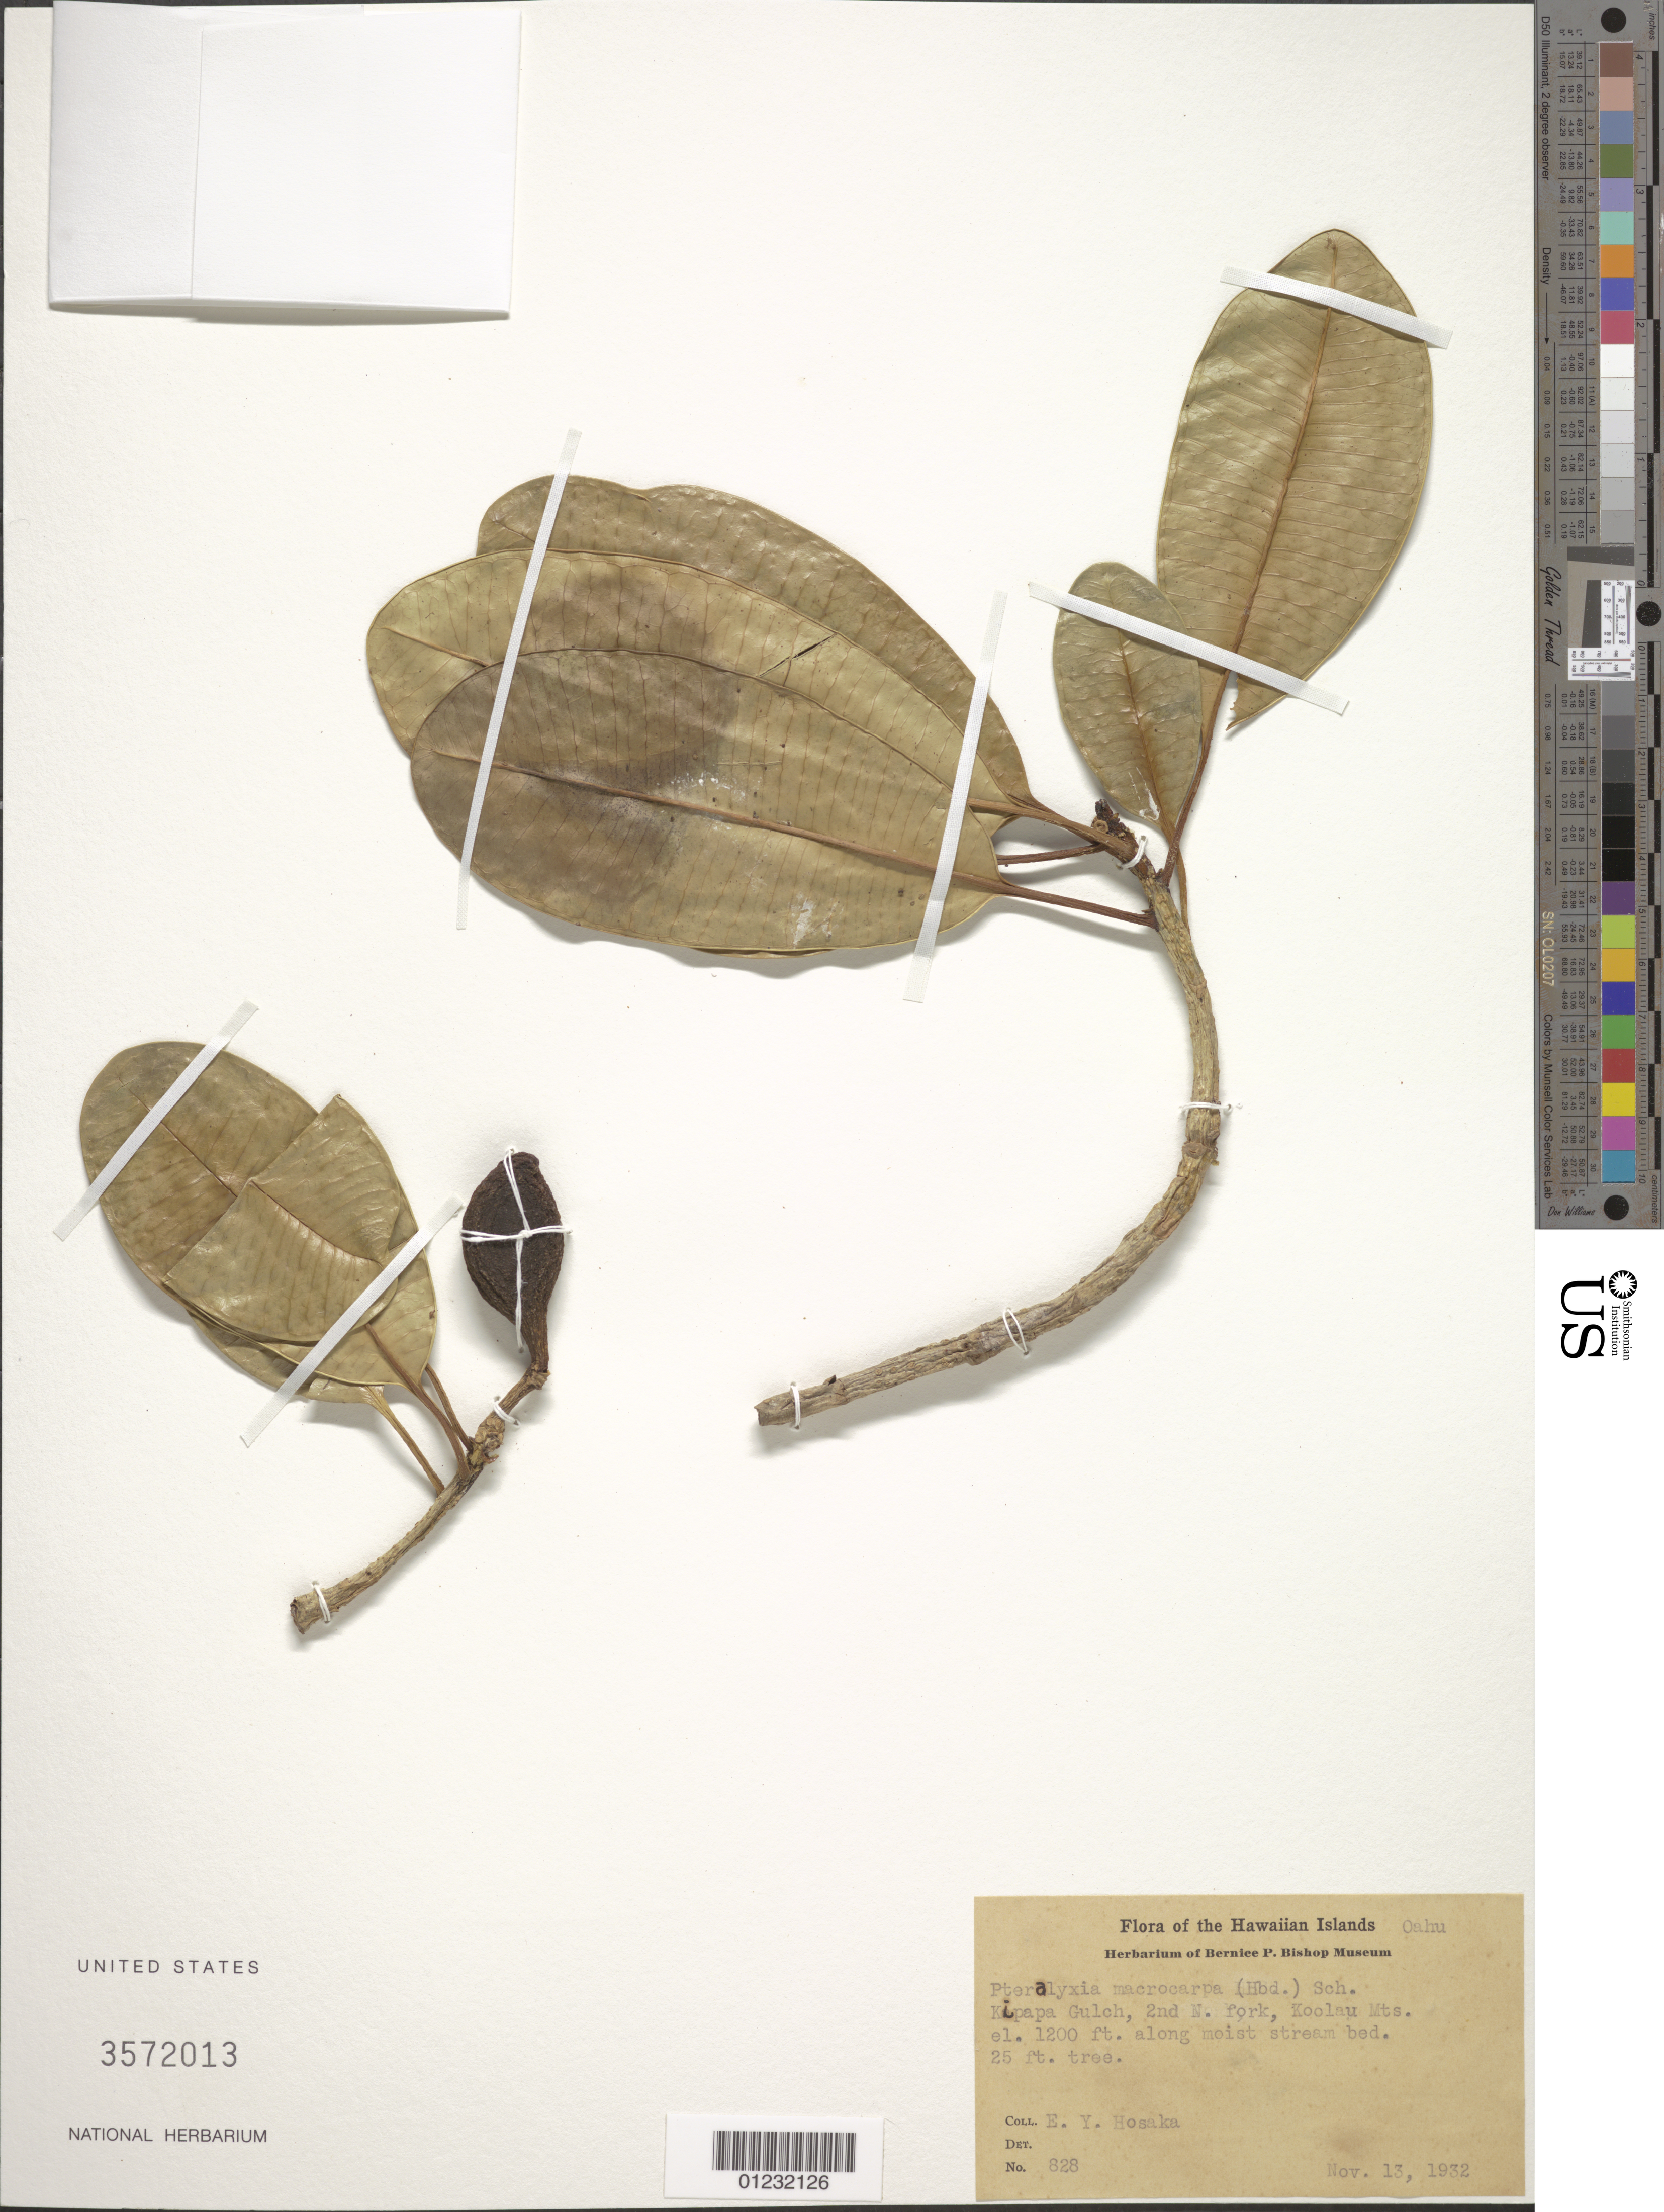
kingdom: Plantae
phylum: Tracheophyta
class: Magnoliopsida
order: Gentianales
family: Apocynaceae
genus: Pteralyxia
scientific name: Pteralyxia macrocarpa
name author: (Hillebr.) K. Schum.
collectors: E. Y. Hosaka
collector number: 828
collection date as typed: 13 Nov 1932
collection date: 1932-11-13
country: United States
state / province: Hawaii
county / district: Honolulu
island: Oahu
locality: Along moist stream bed, Kipapa Gulch, 2nd N. fork, Koolau Mts.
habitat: Along moist stream bed.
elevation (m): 366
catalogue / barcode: US 3572013